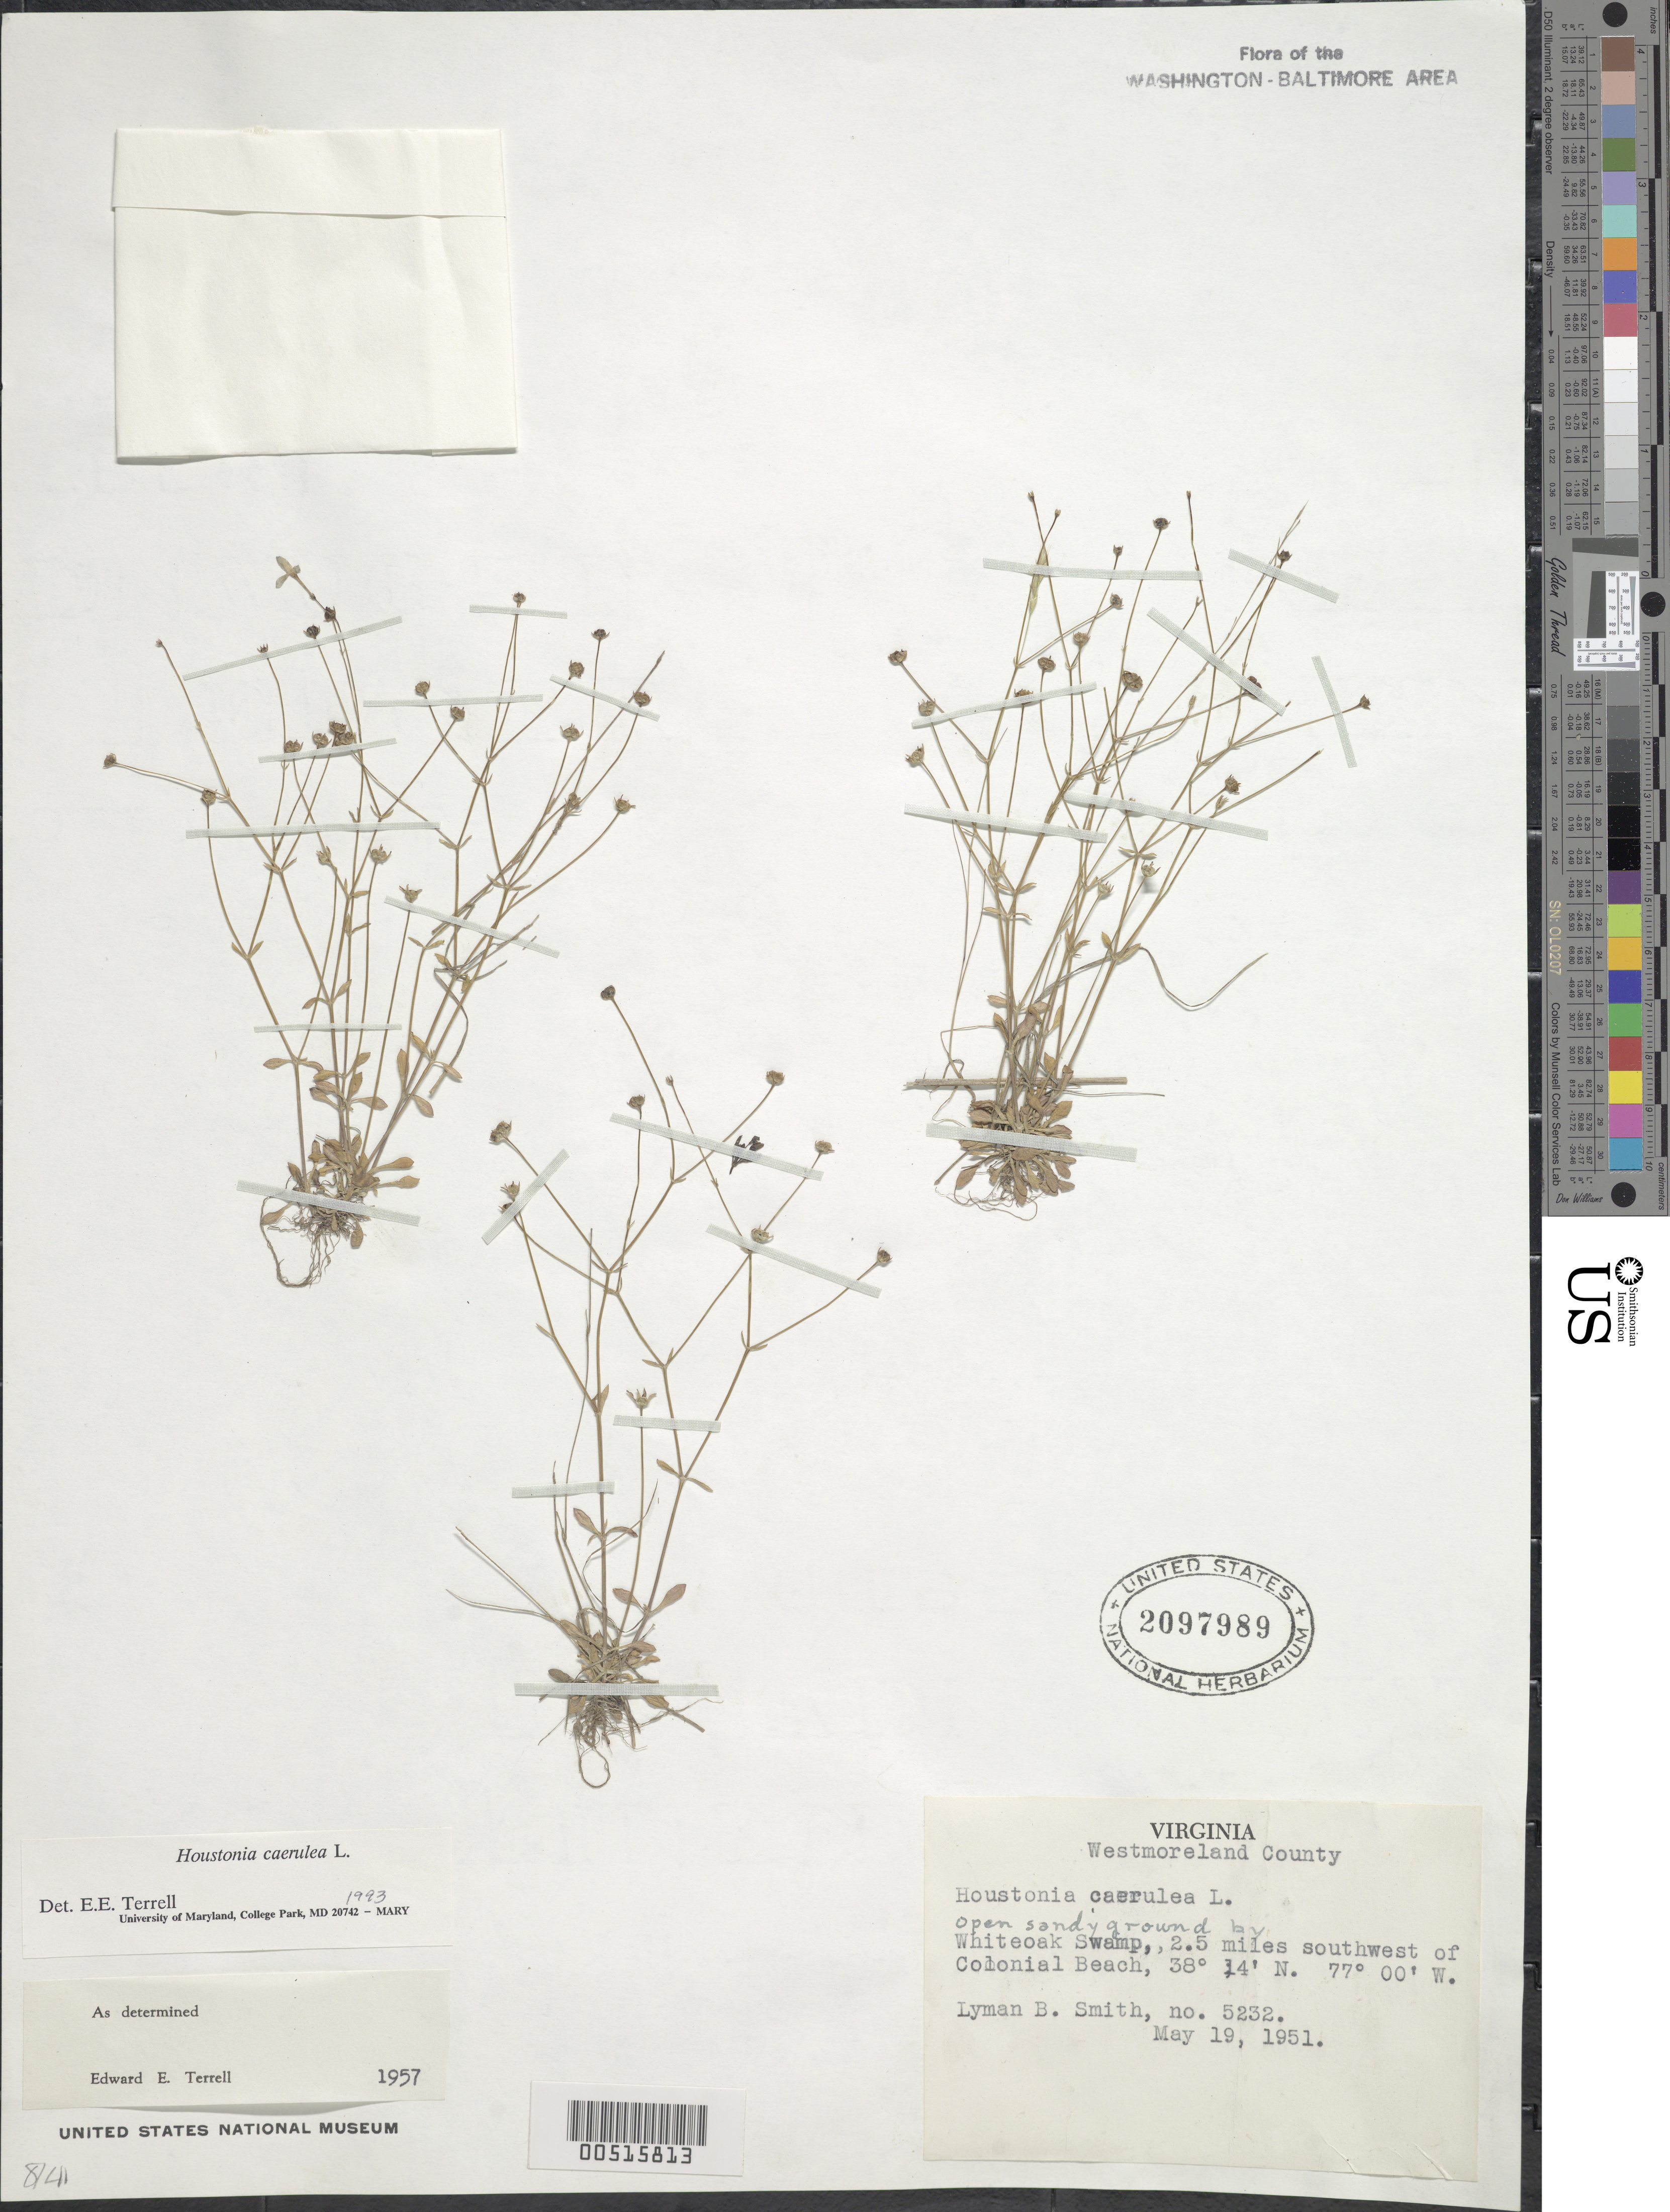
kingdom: Plantae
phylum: Tracheophyta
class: Magnoliopsida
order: Gentianales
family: Rubiaceae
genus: Houstonia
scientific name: Houstonia caerulea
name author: L.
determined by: Terrell, E. E.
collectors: L. Smith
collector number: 5232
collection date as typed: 19 May 1951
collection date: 1951-05-19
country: United States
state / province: Virginia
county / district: Westmoreland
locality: Whiteoak swamp, 2.5 SW of Colonial Beach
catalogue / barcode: US 2097989